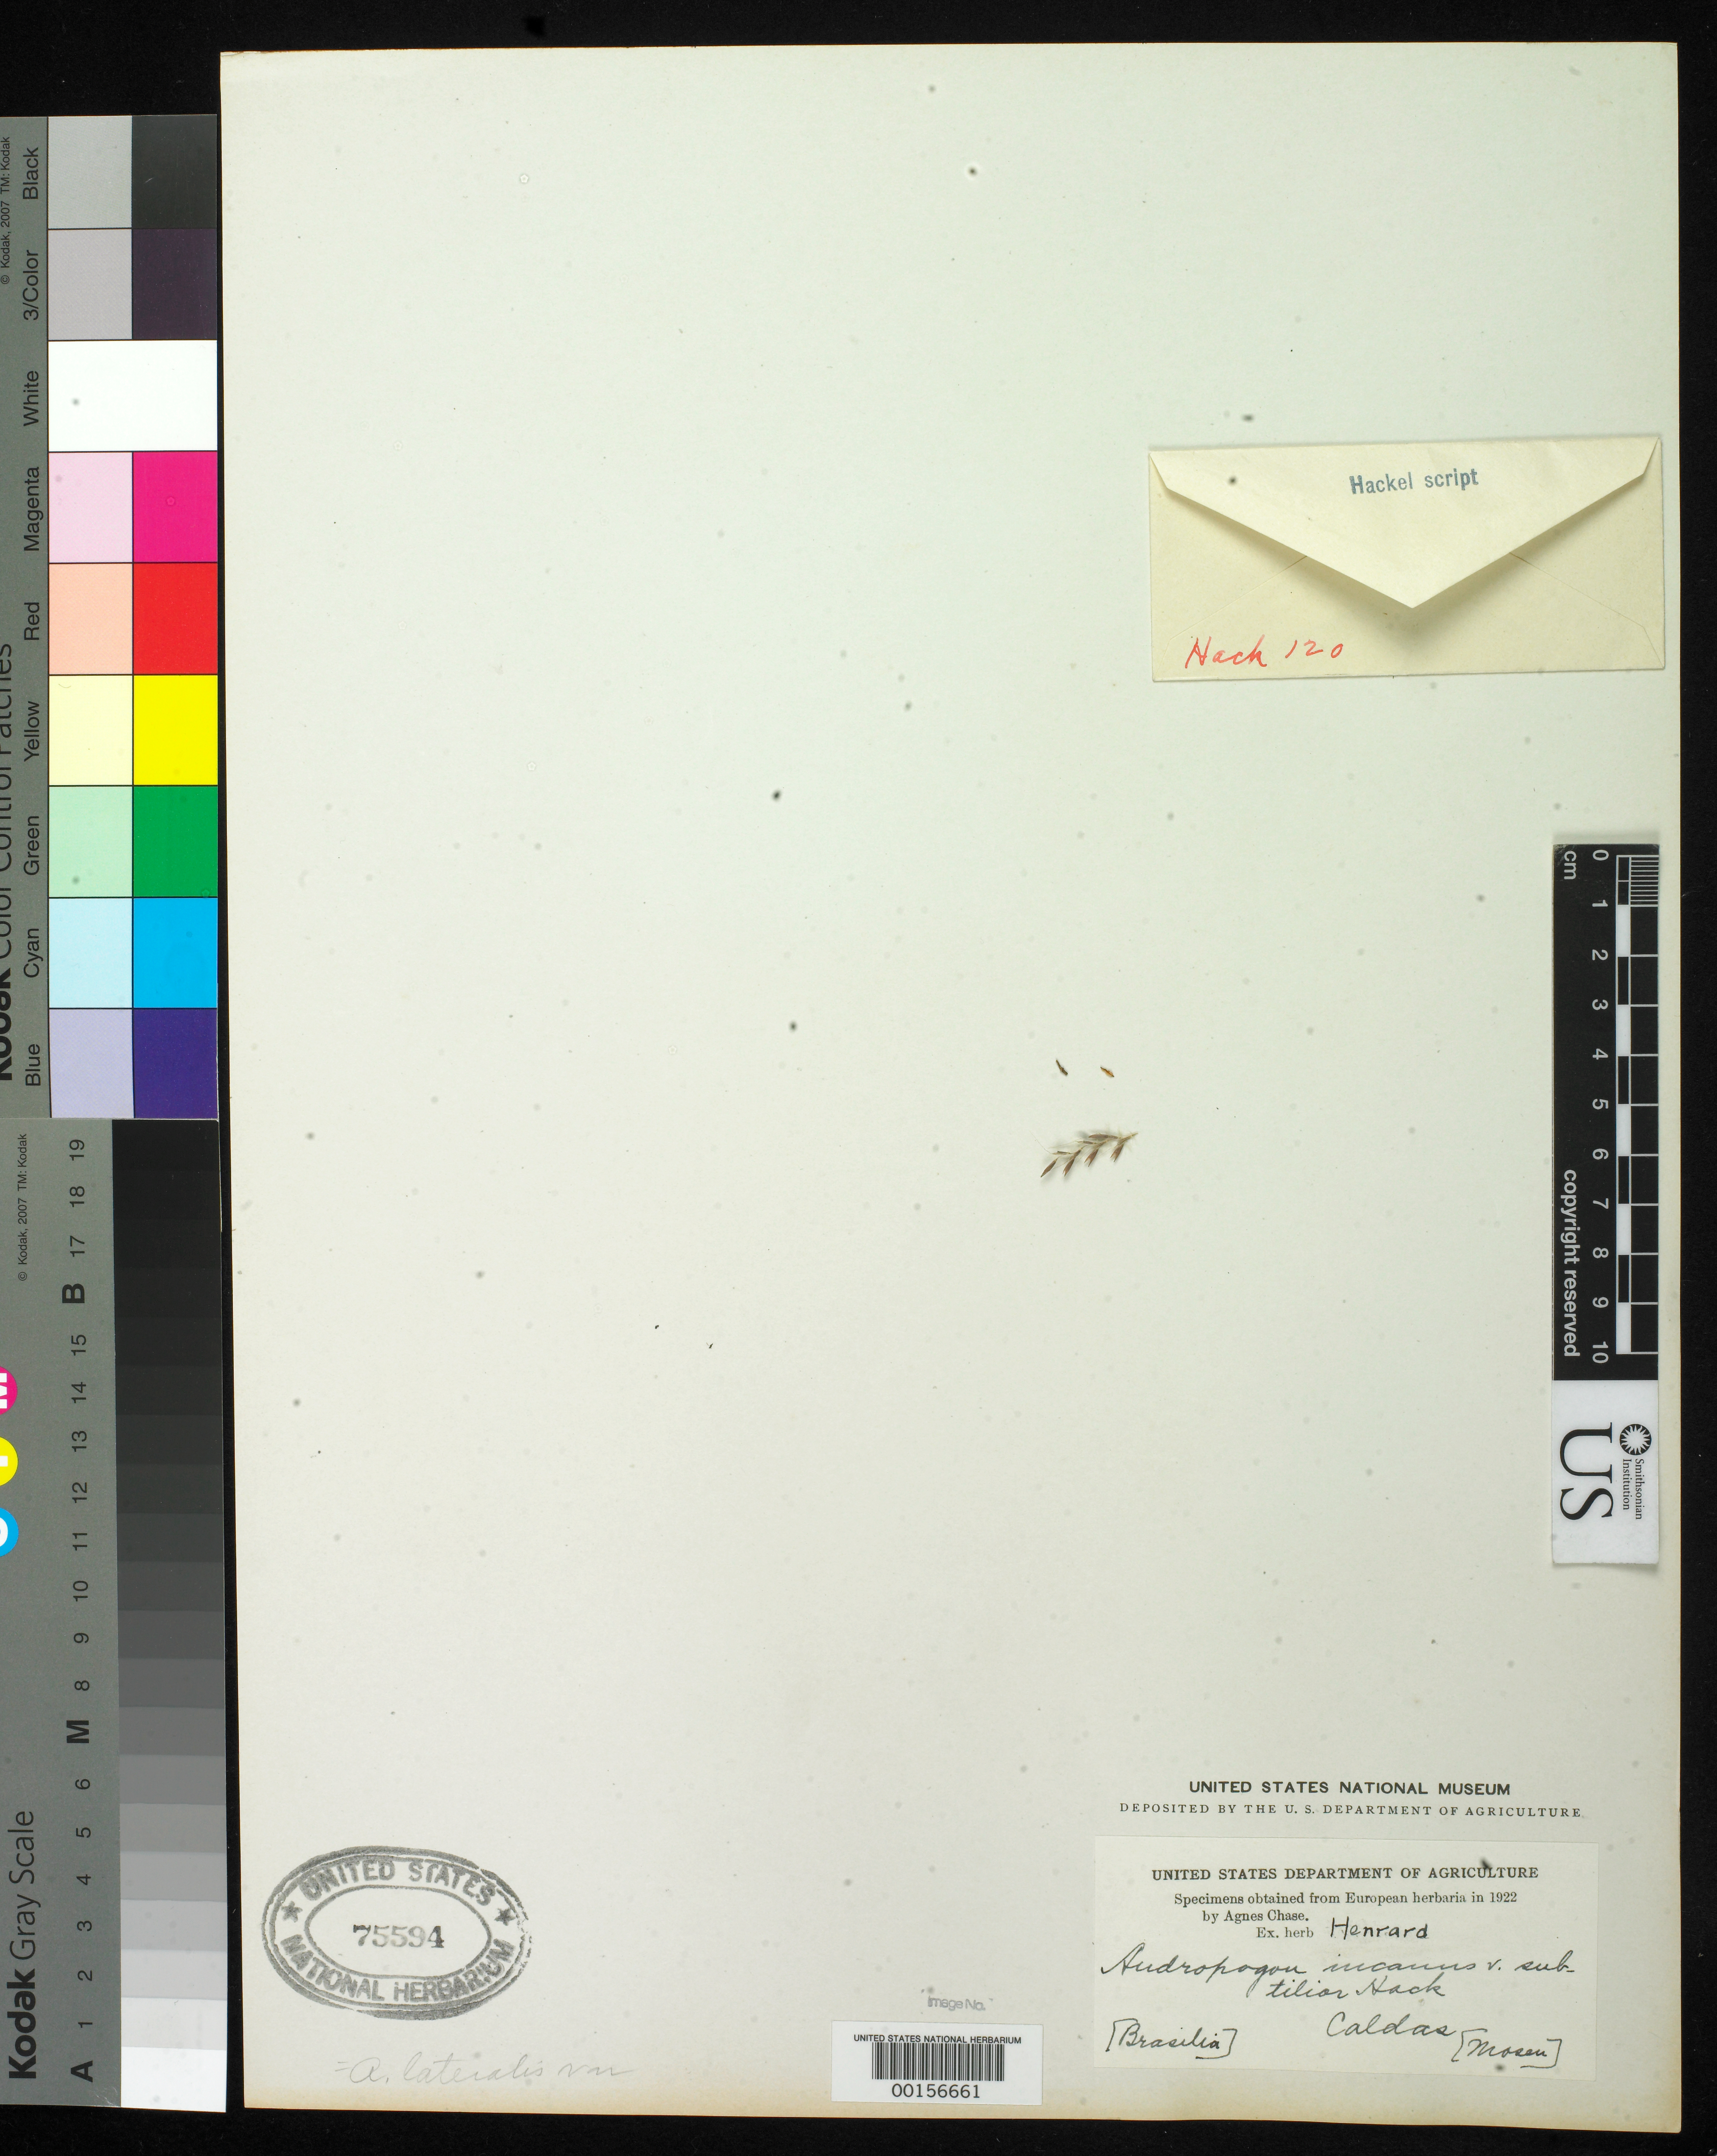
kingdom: Plantae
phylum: Tracheophyta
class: Liliopsida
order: Poales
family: Poaceae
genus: Andropogon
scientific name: Andropogon incanus var. subtilior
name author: Hack. in A. DC.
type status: Type Fragment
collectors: C. Mosen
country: Brazil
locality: Pr. Caldas.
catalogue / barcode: US 75594